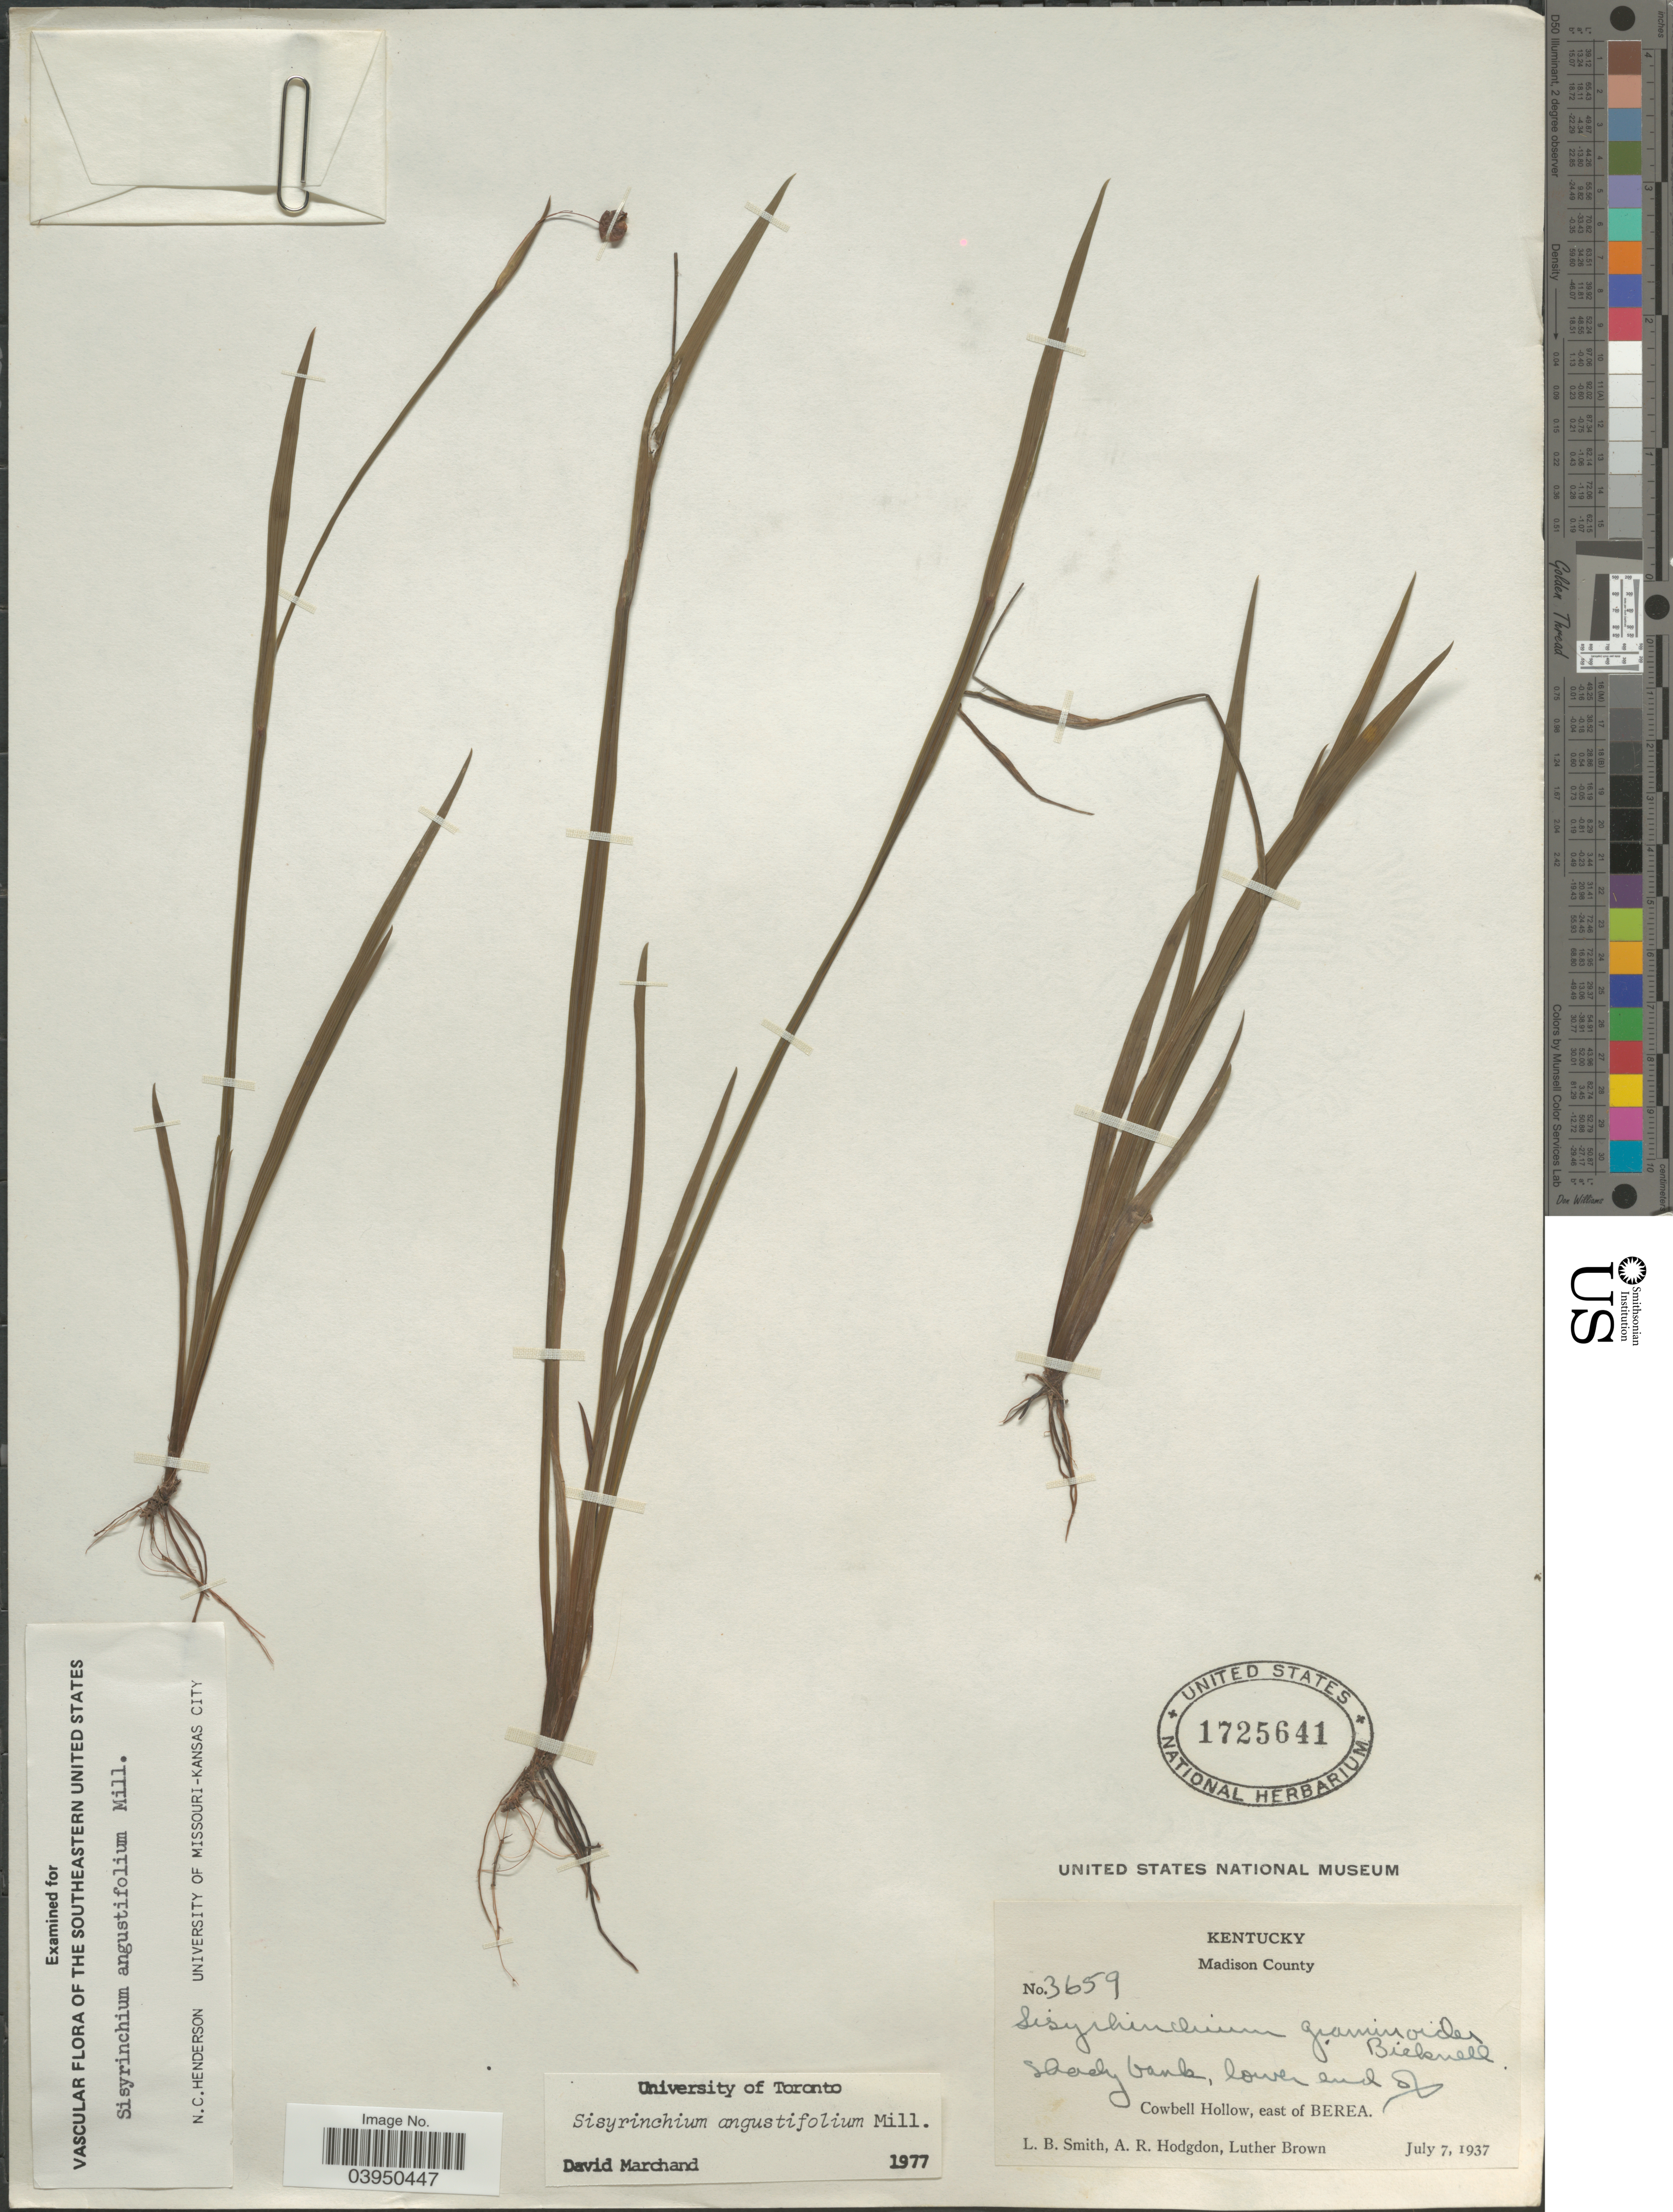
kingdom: Plantae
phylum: Tracheophyta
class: Liliopsida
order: Asparagales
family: Iridaceae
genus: Sisyrinchium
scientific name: Sisyrinchium angustifolium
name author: Mill.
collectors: L. Smith, A. R. Hodgdon & L. Brown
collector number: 3659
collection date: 1937-07-07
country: United States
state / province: Kentucky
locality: Madison County. Shady bank, lower end of Cowbell Hollow, east of Berea.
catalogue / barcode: US 1725641